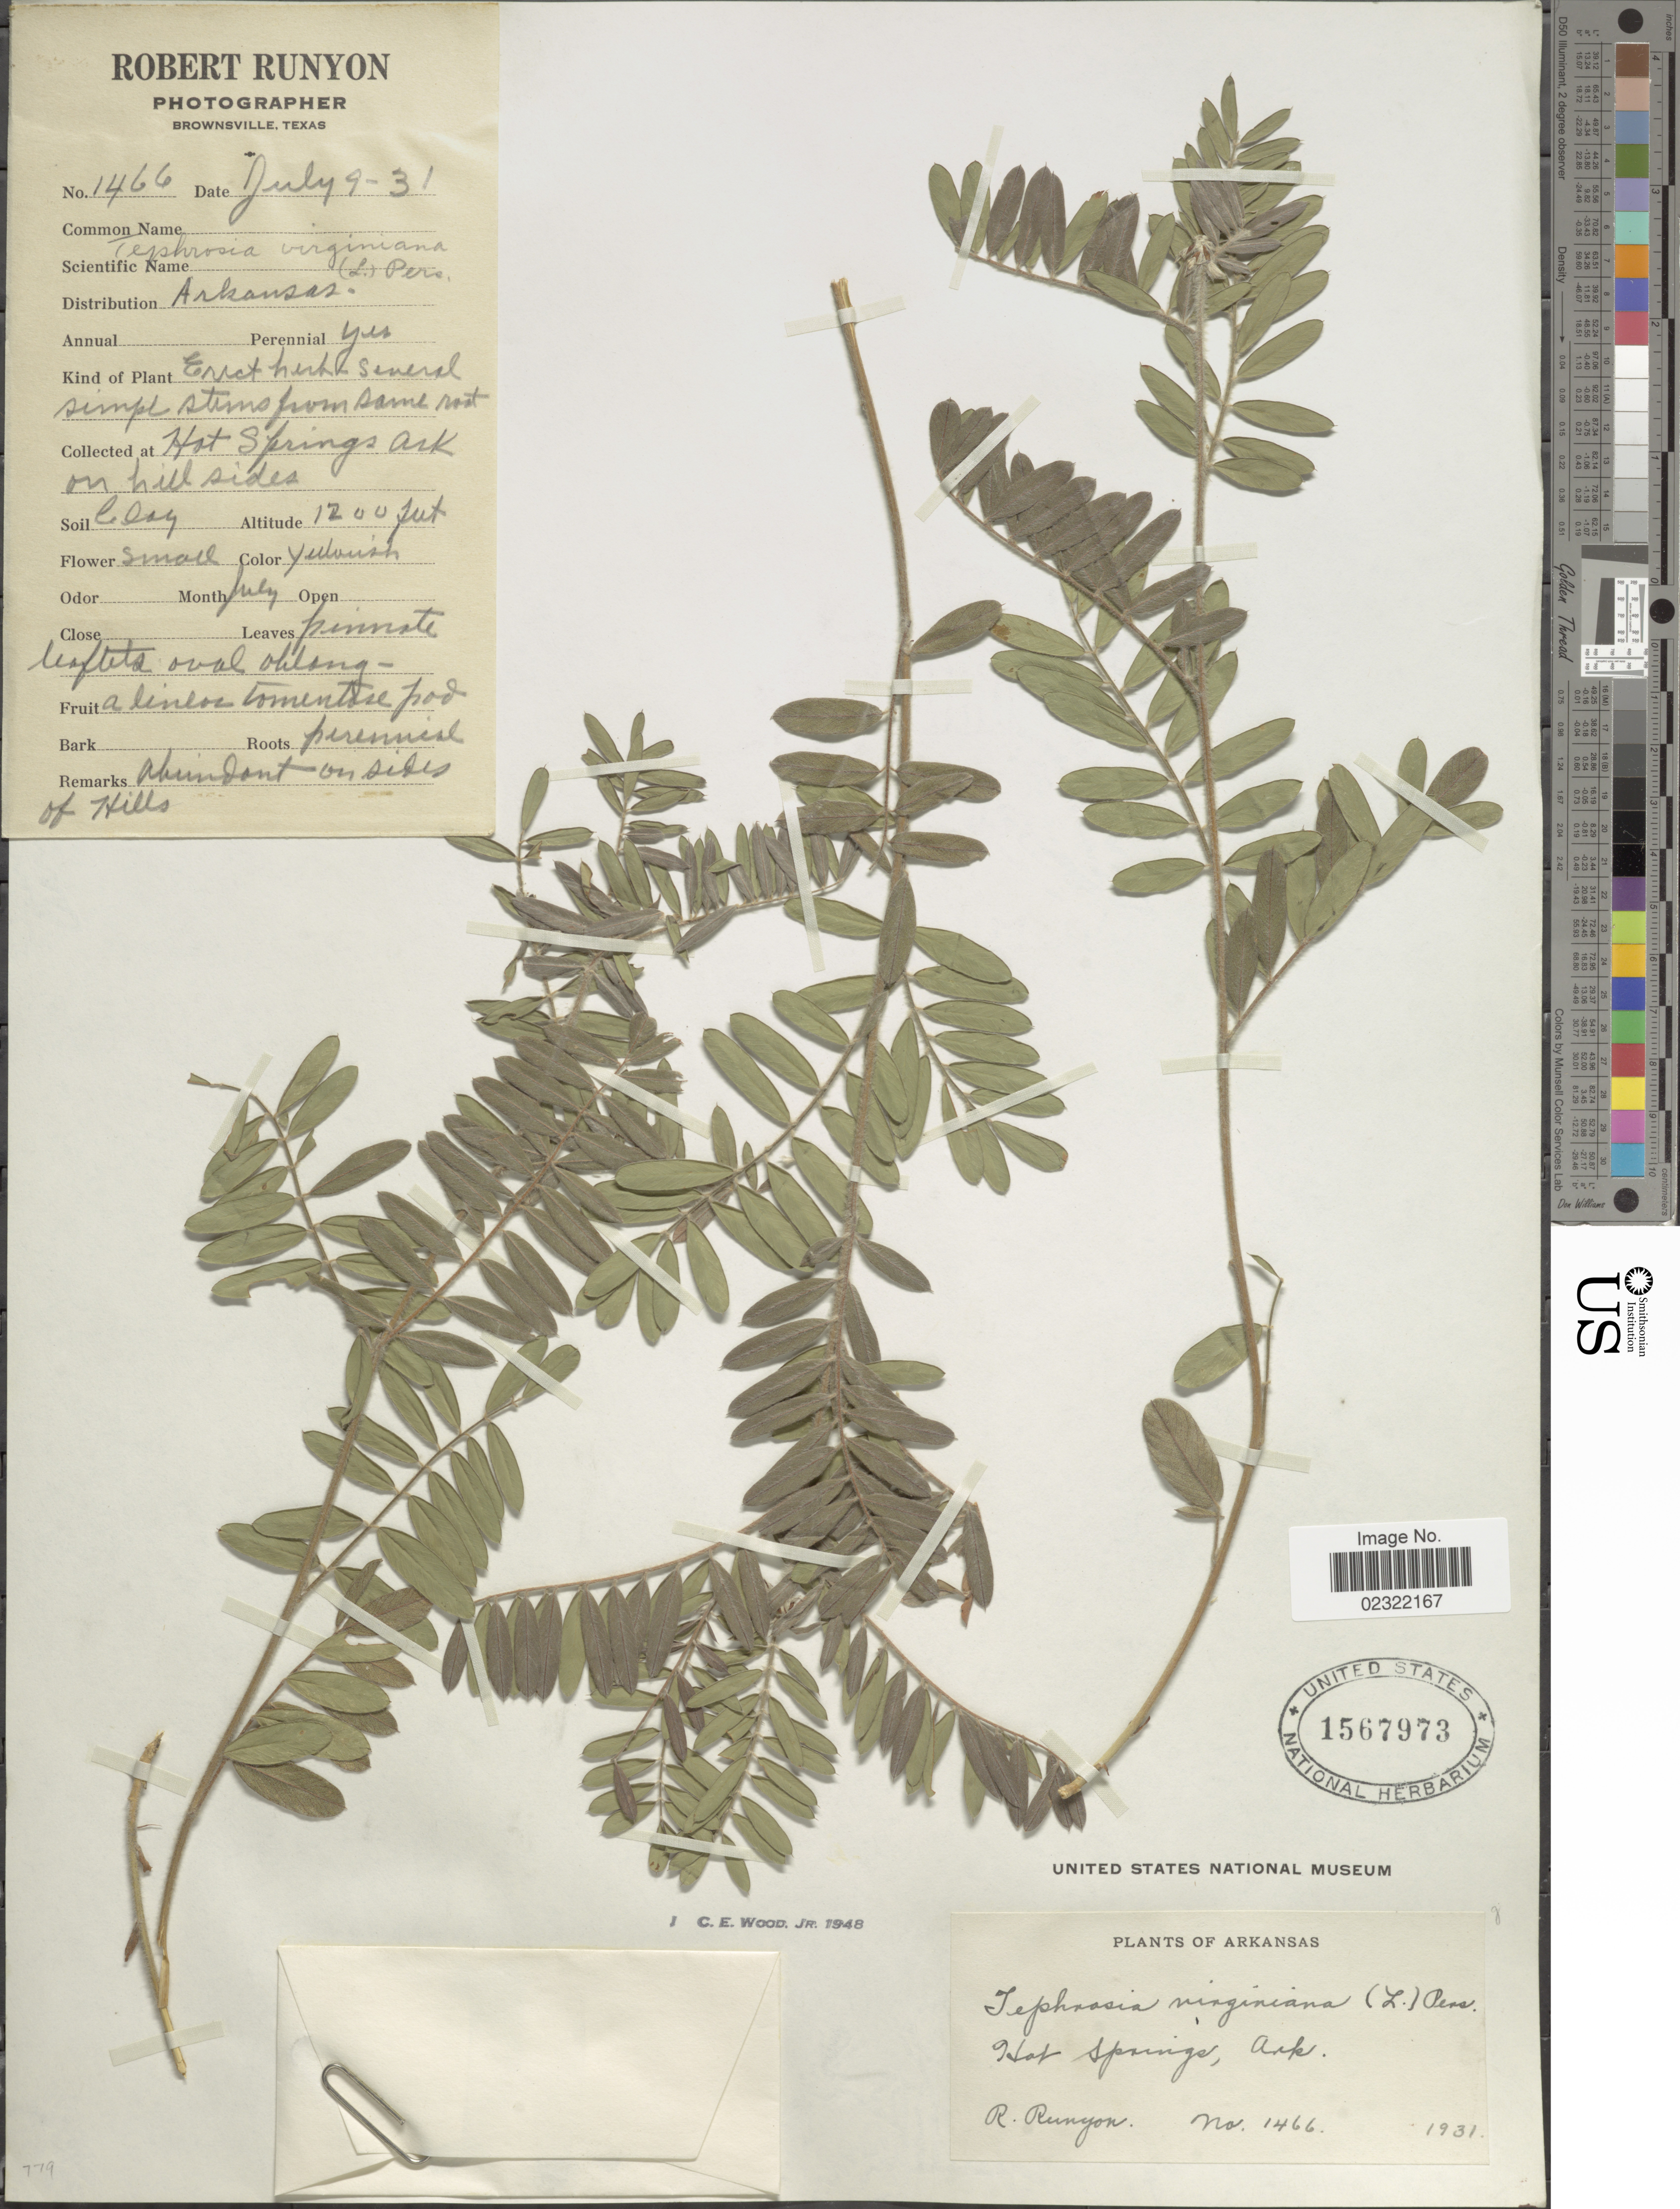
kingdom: Plantae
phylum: Tracheophyta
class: Magnoliopsida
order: Fabales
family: Fabaceae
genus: Tephrosia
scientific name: Tephrosia virginiana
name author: (L.) Pers.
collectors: R. Runyon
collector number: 1466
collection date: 1931-07-09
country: United States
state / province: Arkansas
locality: Hot Springs, Hot Springs on hill sides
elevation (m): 366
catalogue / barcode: US 1567973